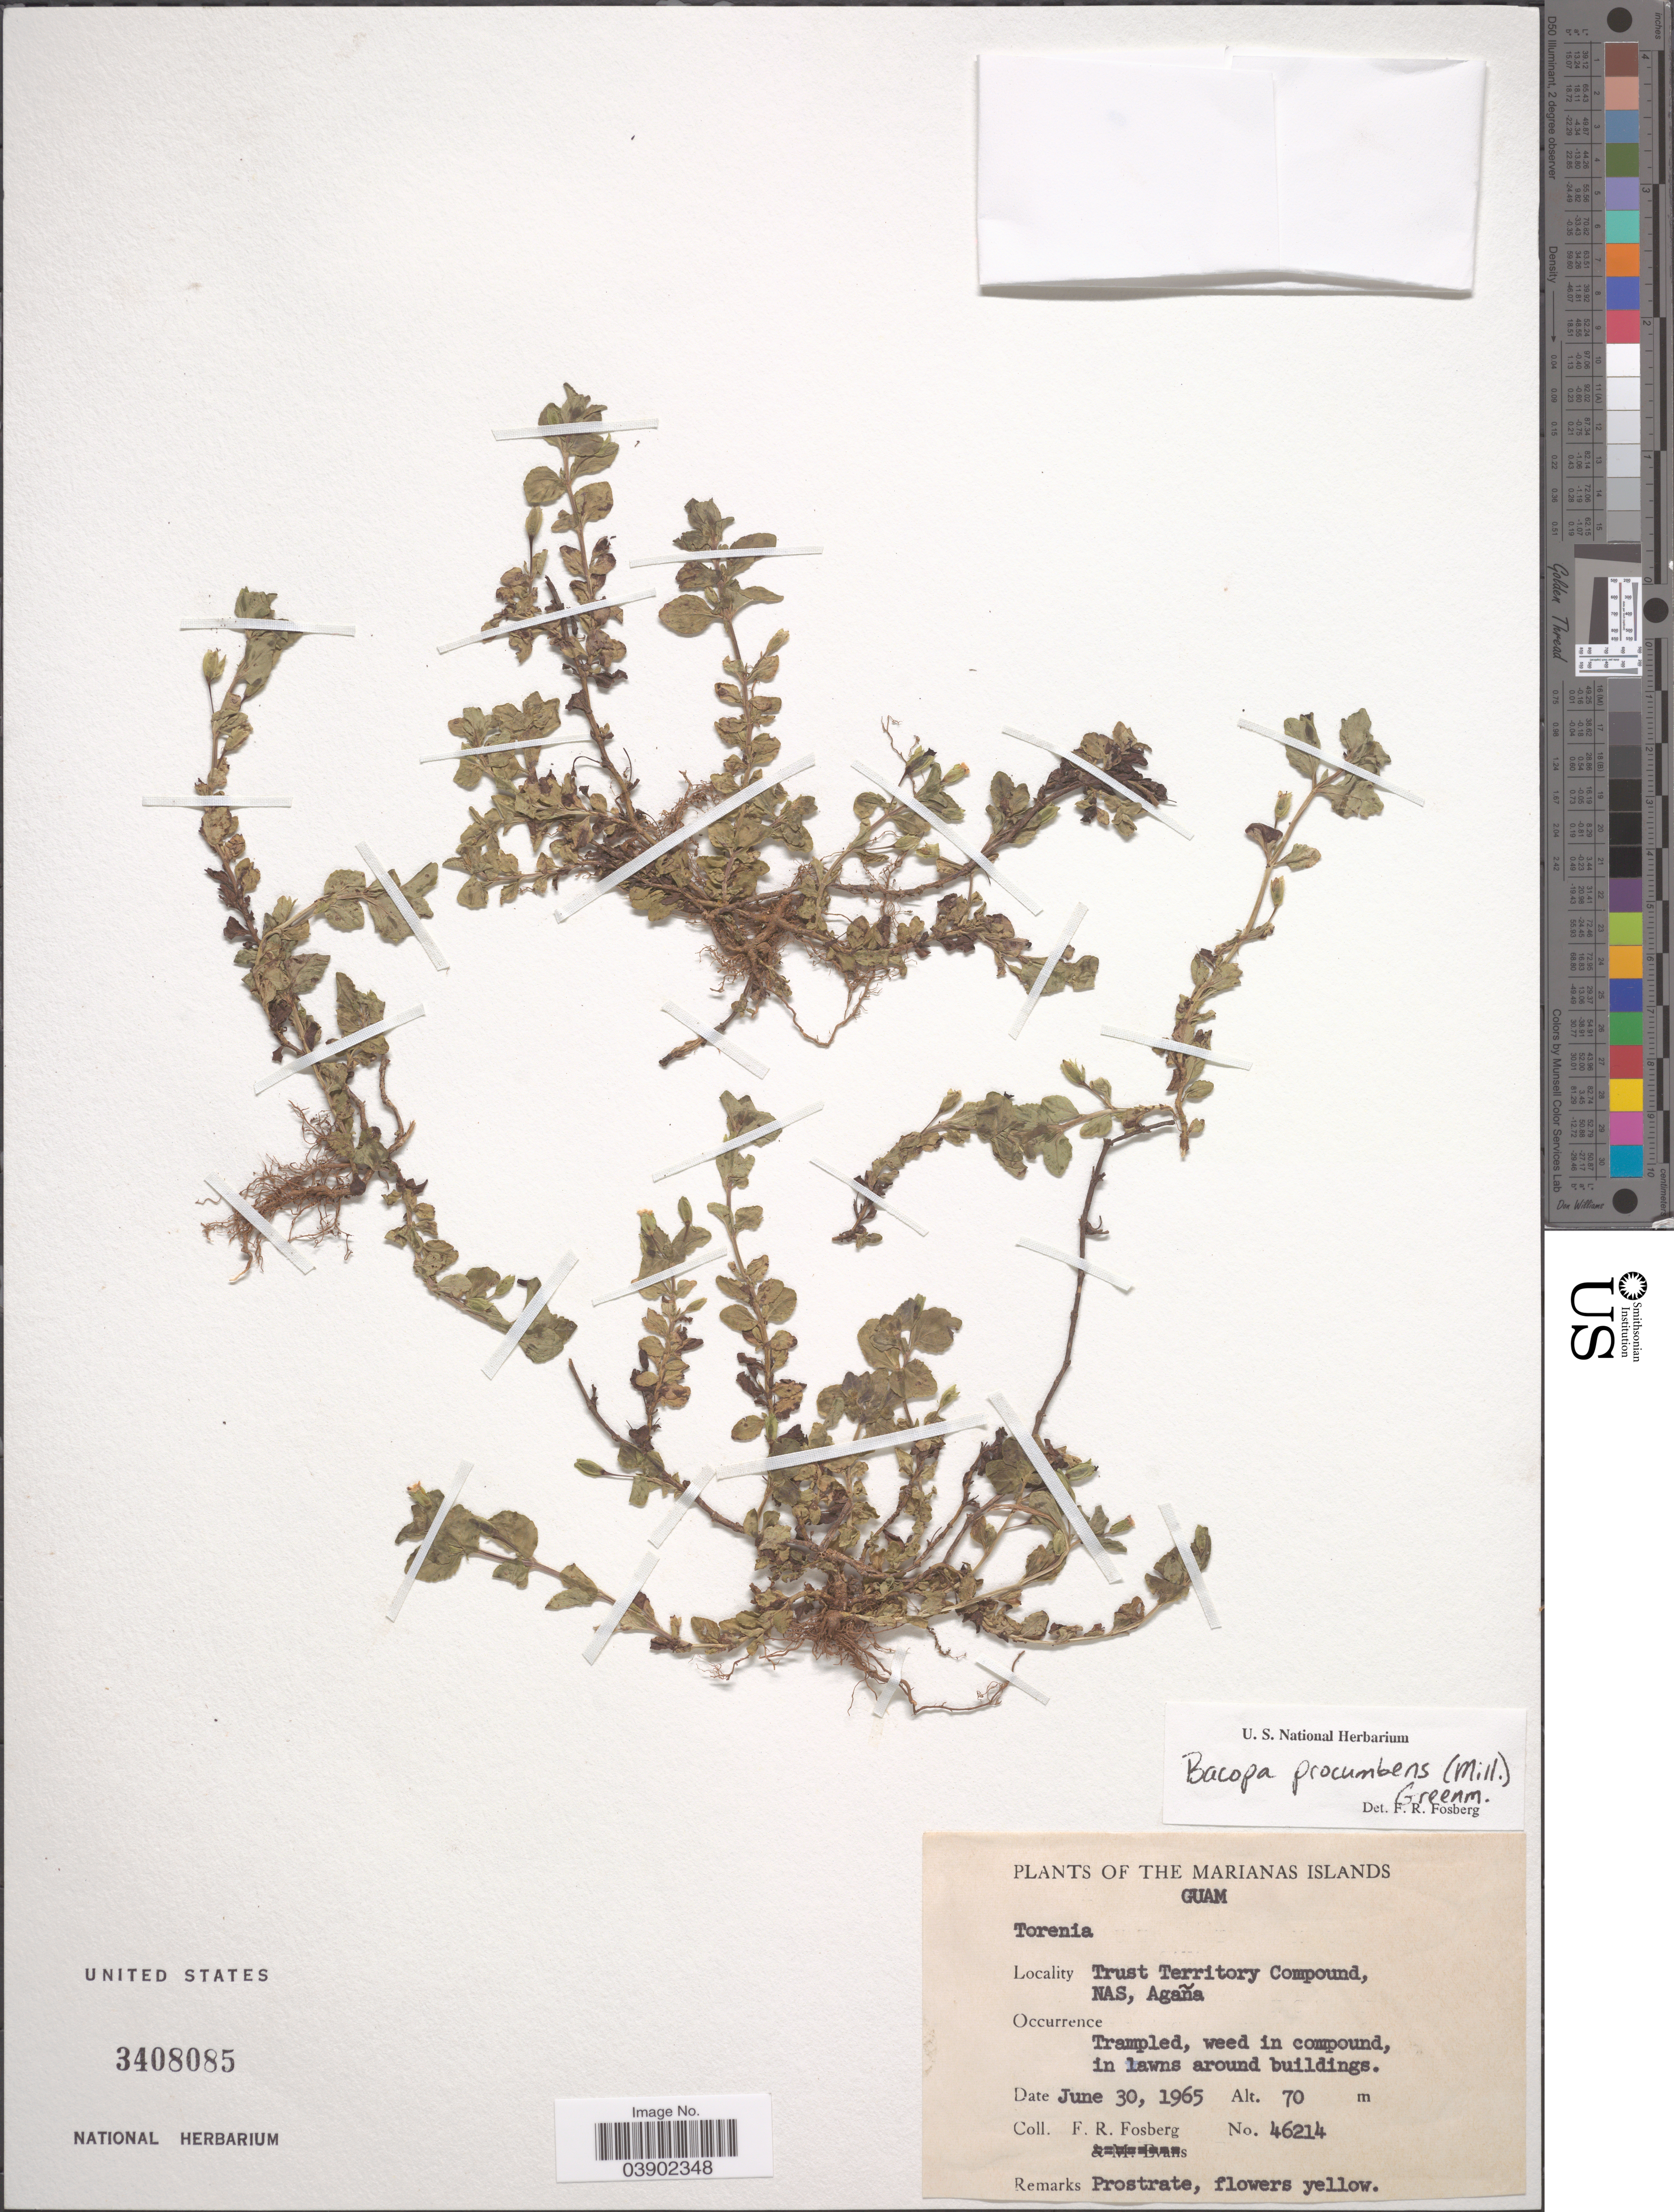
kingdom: Plantae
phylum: Tracheophyta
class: Magnoliopsida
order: Lamiales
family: Plantaginaceae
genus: Bacopa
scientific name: Bacopa procumbens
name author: (Mill.) Greenm.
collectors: F. R. Fosberg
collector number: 46214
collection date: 1965-06-30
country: Guam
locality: The Marianas Islands. Trust Territory Compound, NAS, Agaña.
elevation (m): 70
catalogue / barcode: US 3408085